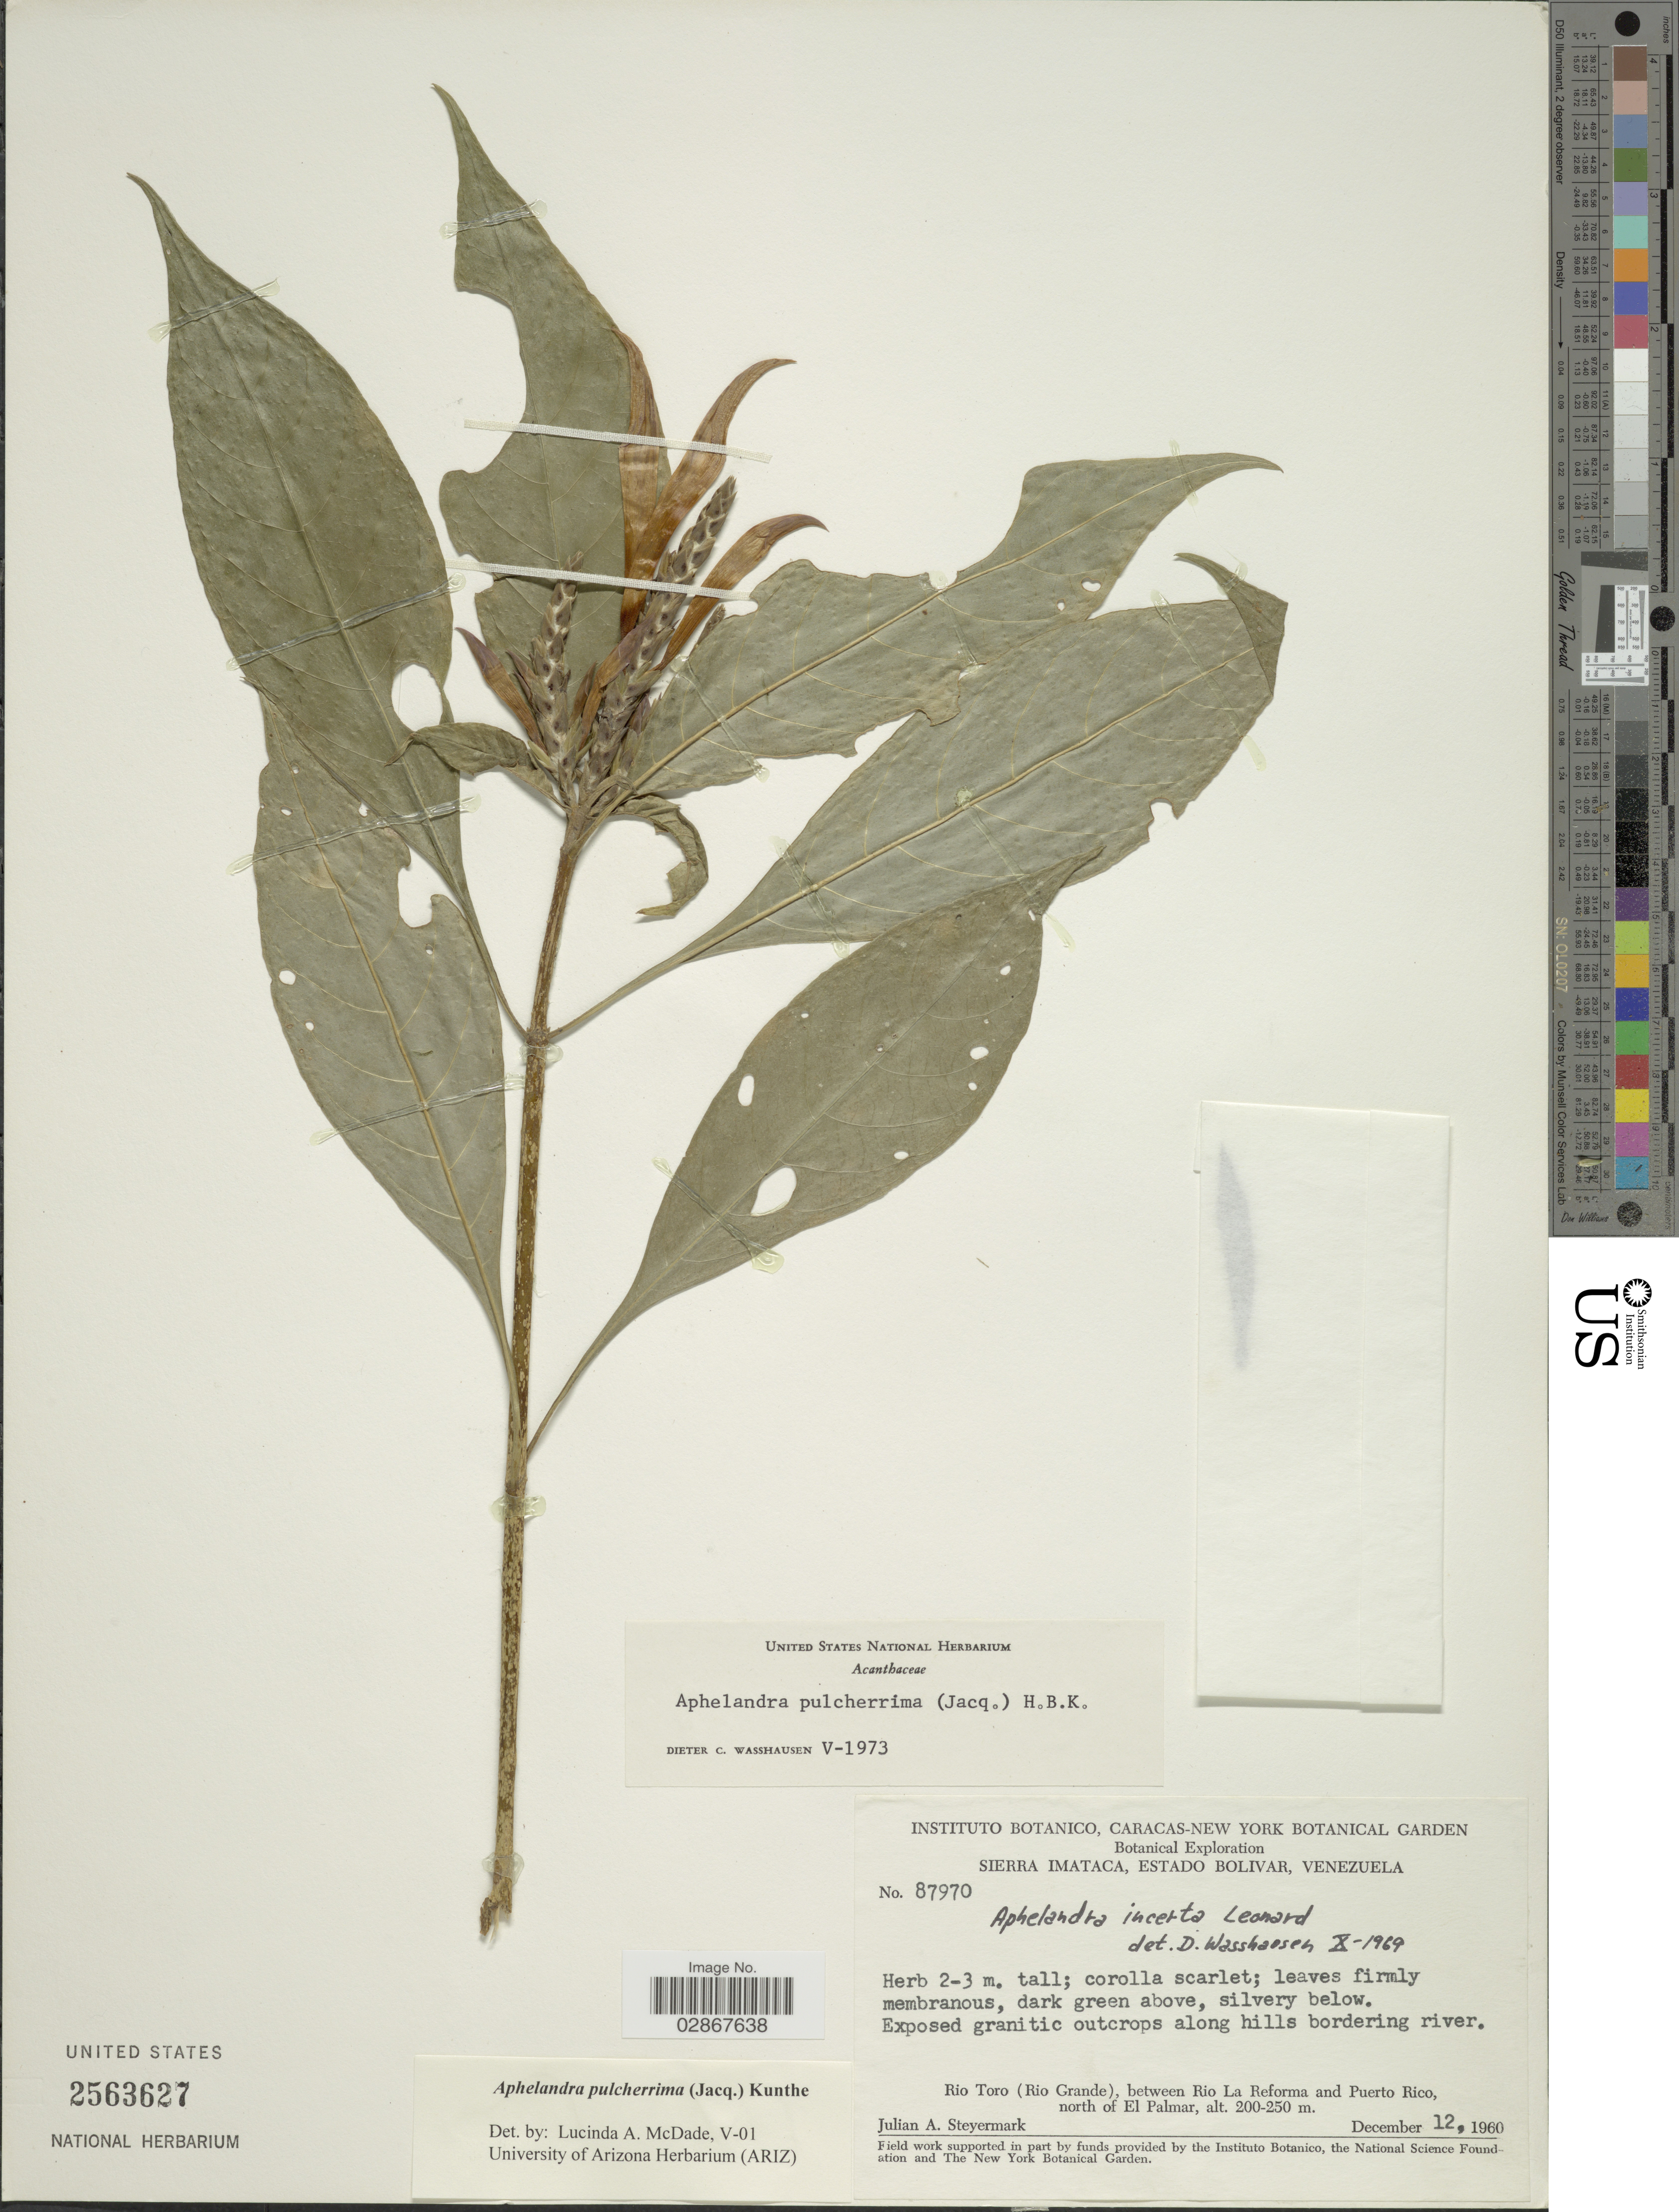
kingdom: Plantae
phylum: Tracheophyta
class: Magnoliopsida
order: Lamiales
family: Acanthaceae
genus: Aphelandra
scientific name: Aphelandra pulcherrima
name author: (Jacq.) Kunth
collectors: J. Steyermark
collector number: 87970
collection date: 1960-12-12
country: Venezuela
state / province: Bolivar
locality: Sierra Imataca. Rio Toro (Rio Grande), between Rio La Reforma and Puerto Rico, north of El Palmar.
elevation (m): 200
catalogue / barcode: US 2563627